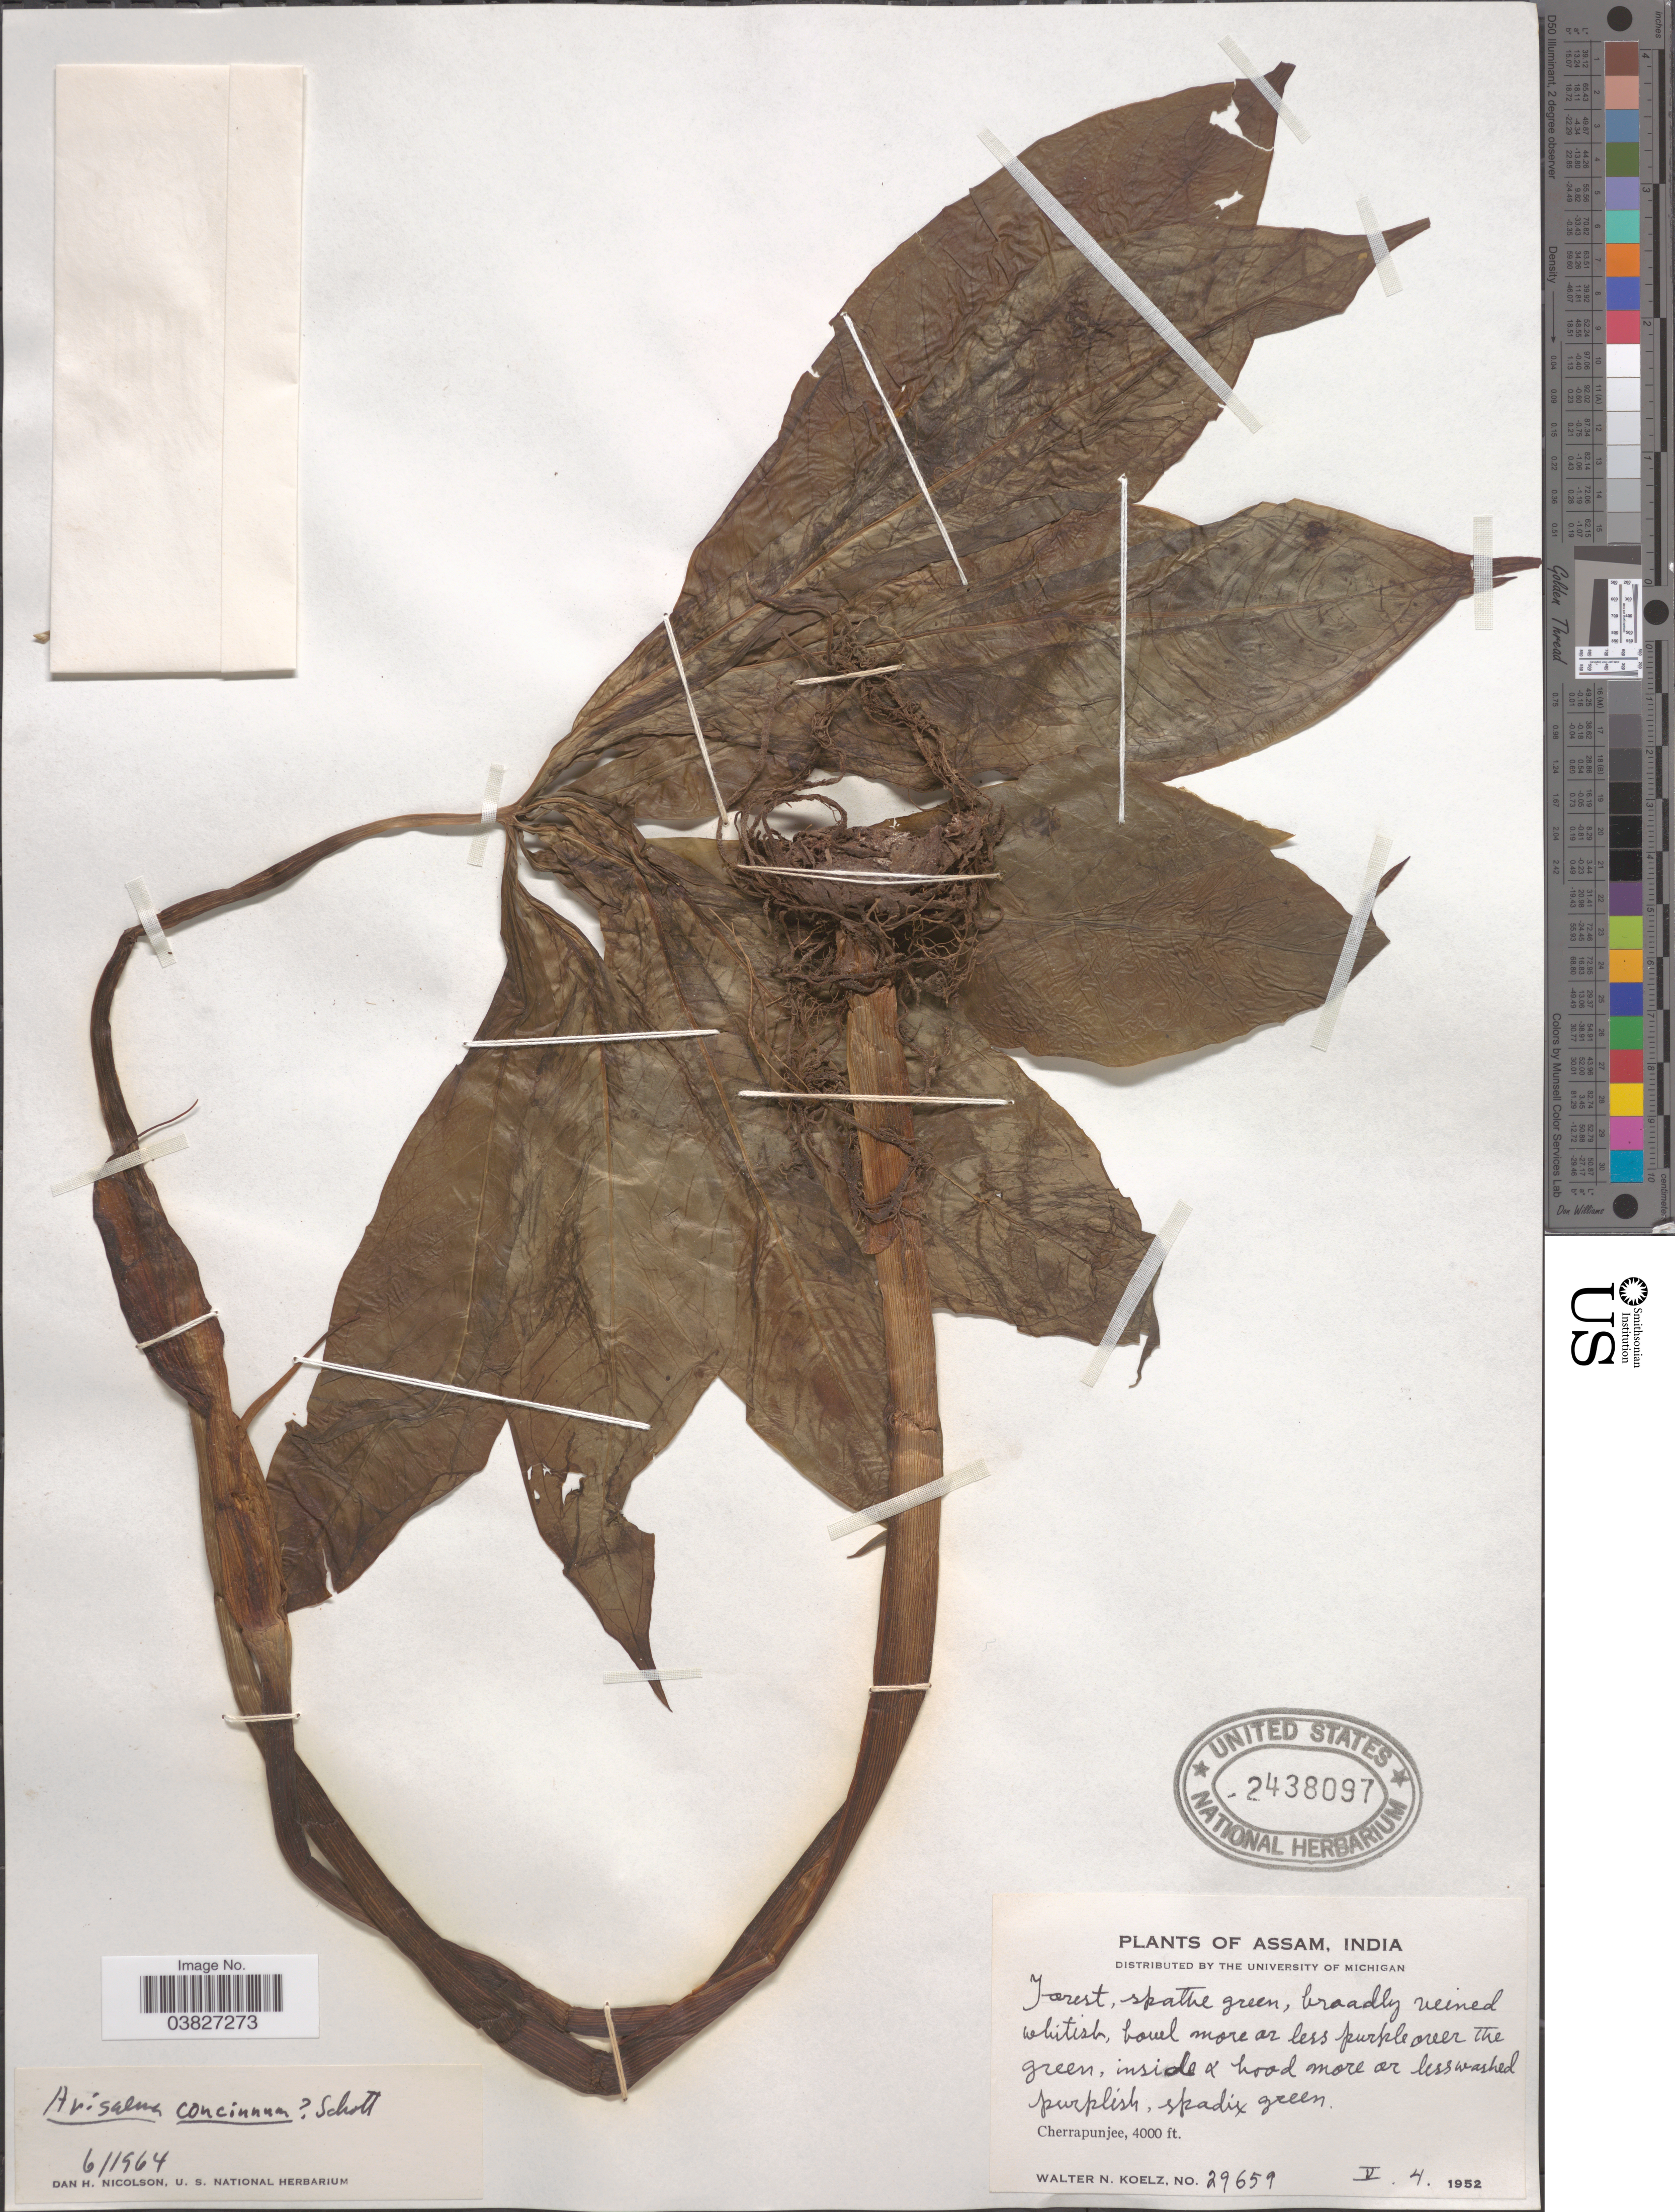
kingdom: Plantae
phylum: Tracheophyta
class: Liliopsida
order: Alismatales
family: Araceae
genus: Arisaema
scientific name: Arisaema concinnum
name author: Schott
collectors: W. N. Koelz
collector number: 29659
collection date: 1952-05-04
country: India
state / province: Assam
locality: Cherrapunjee.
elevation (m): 1219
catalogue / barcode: US 2438097